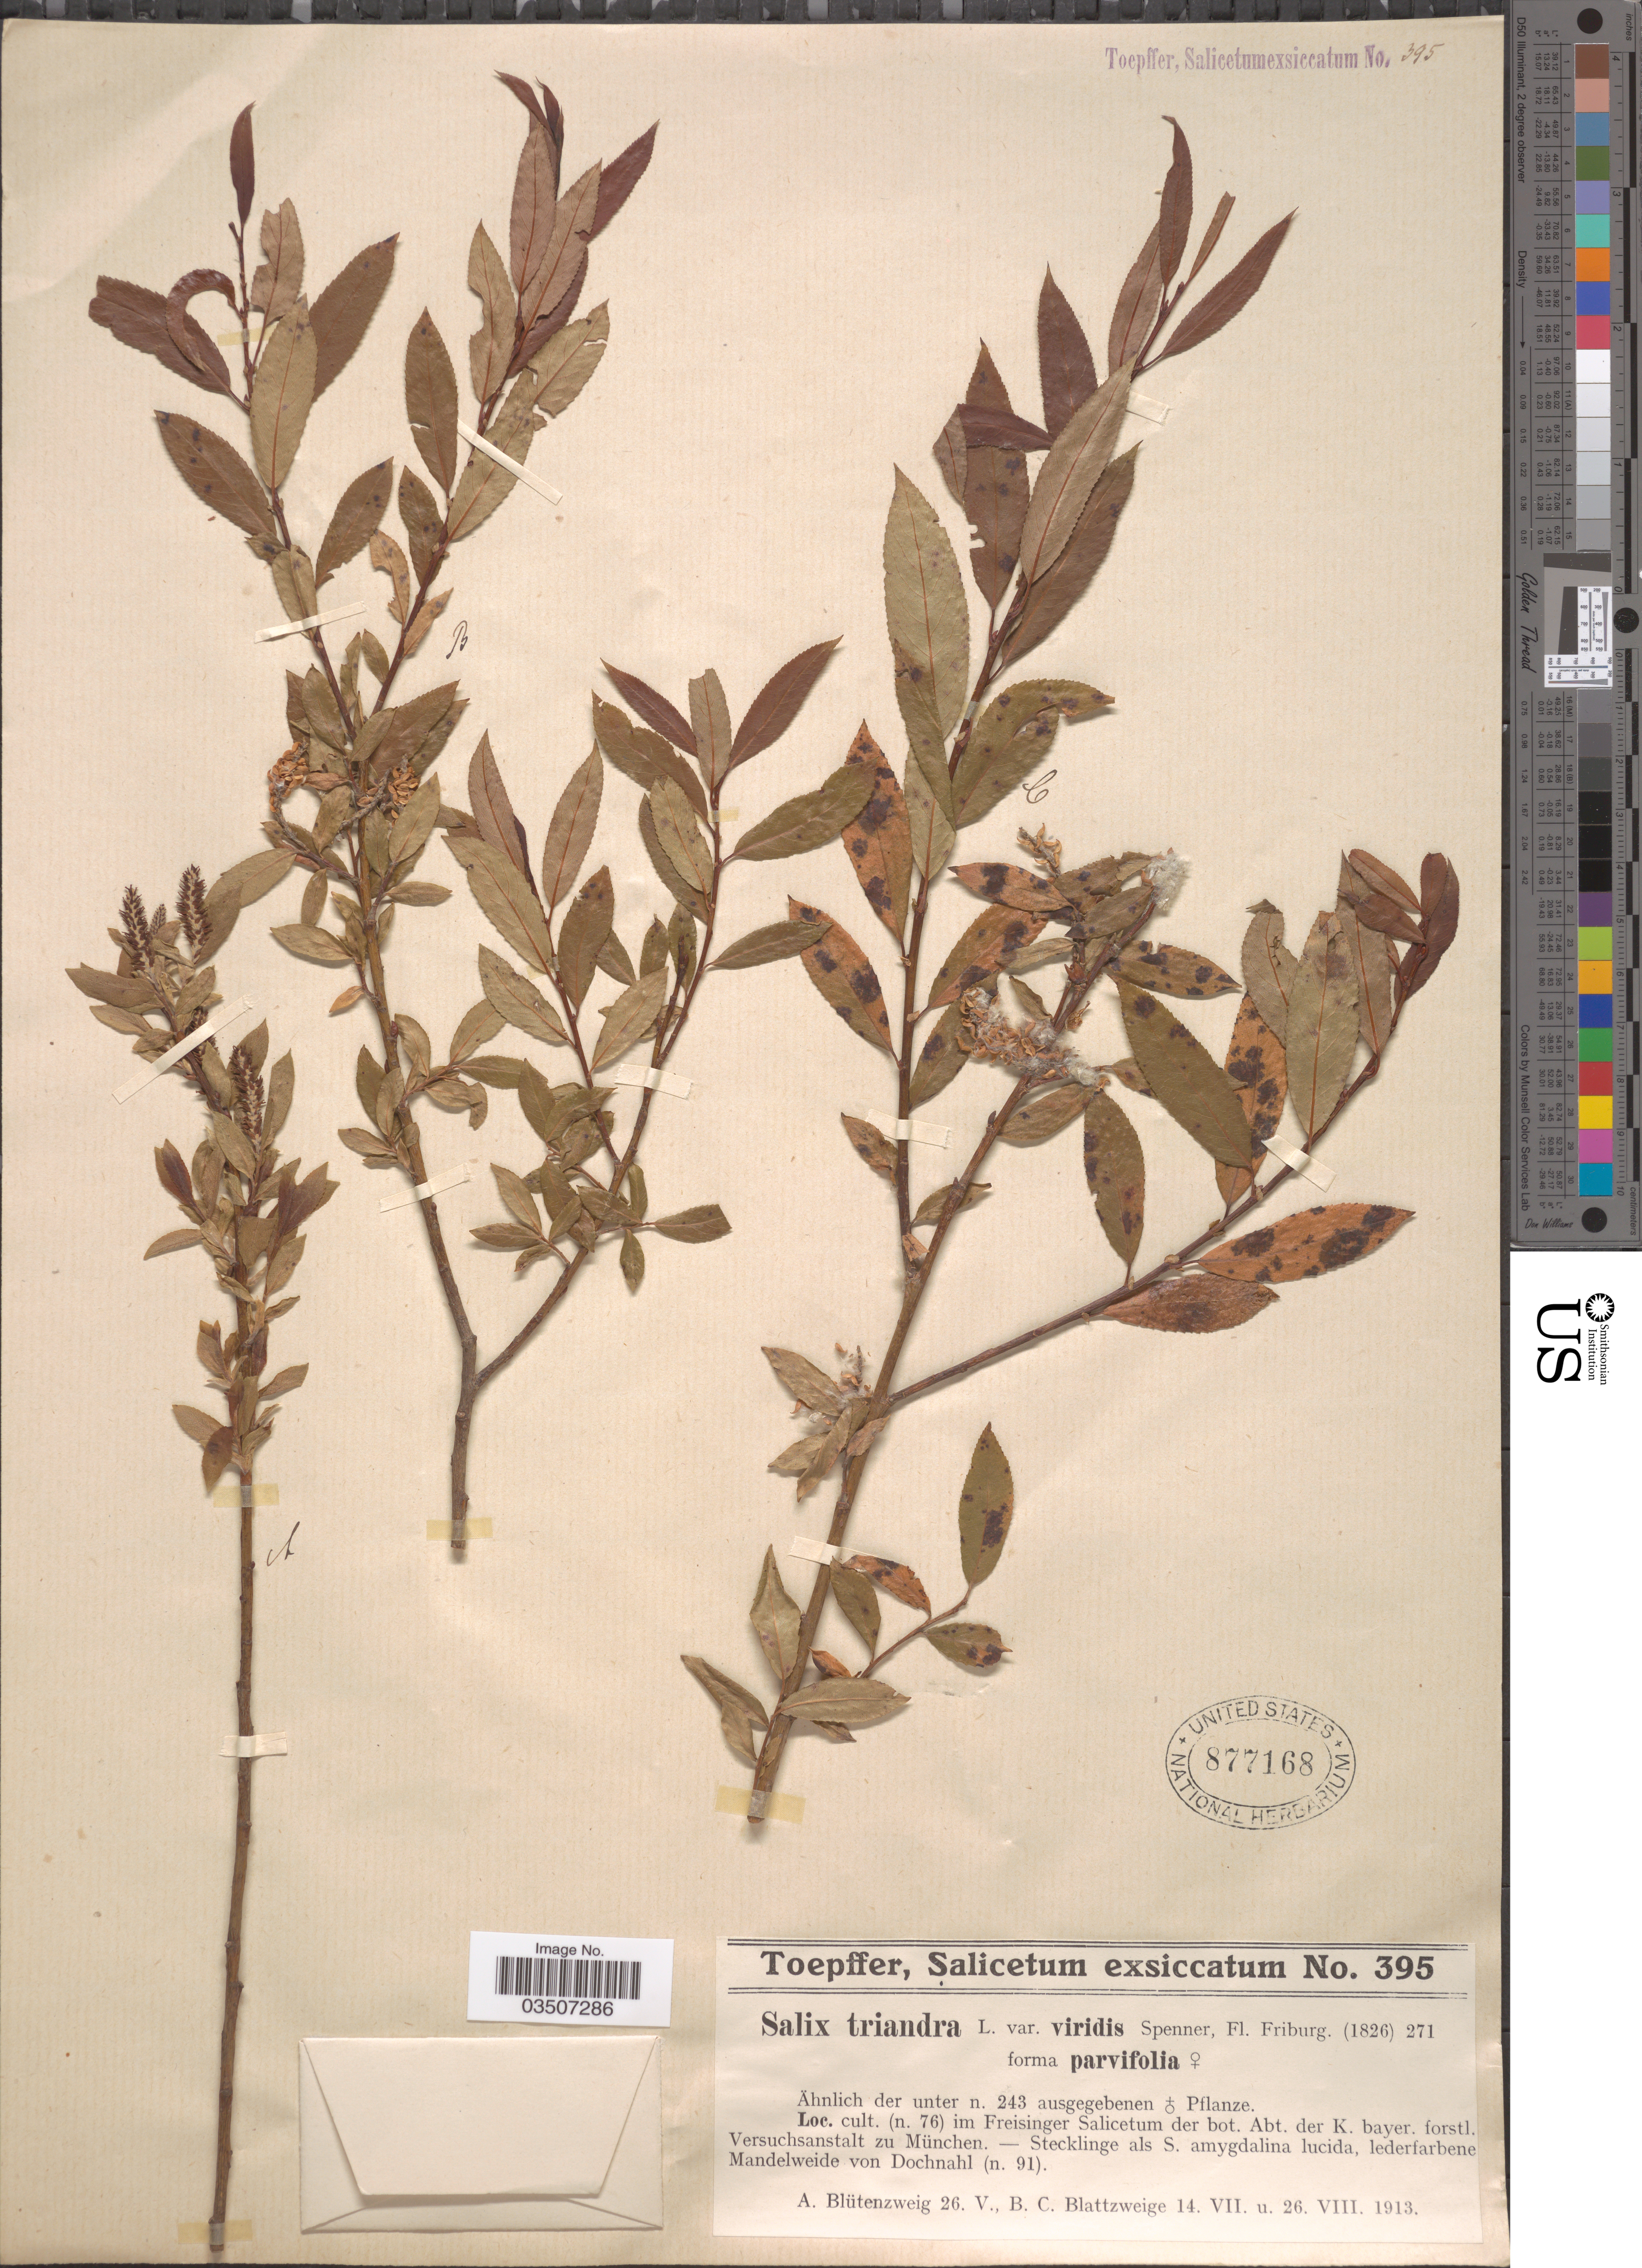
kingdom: Plantae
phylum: Tracheophyta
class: Magnoliopsida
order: Malpighiales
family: Salicaceae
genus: Salix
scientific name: Salix triandra var. viridis f. parvifolia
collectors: A. Toepffer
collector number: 395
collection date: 1913-05-26/1913-08-26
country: Germany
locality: Im Freisinger Salicetum der bot. Abt. der K. bayer. forstl. Versuchsanstalt zu München. - Stecklinge als S. amygdalina lucida, lederfarbene Mandelweide von Dochnahl (n. 91).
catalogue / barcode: US 877168